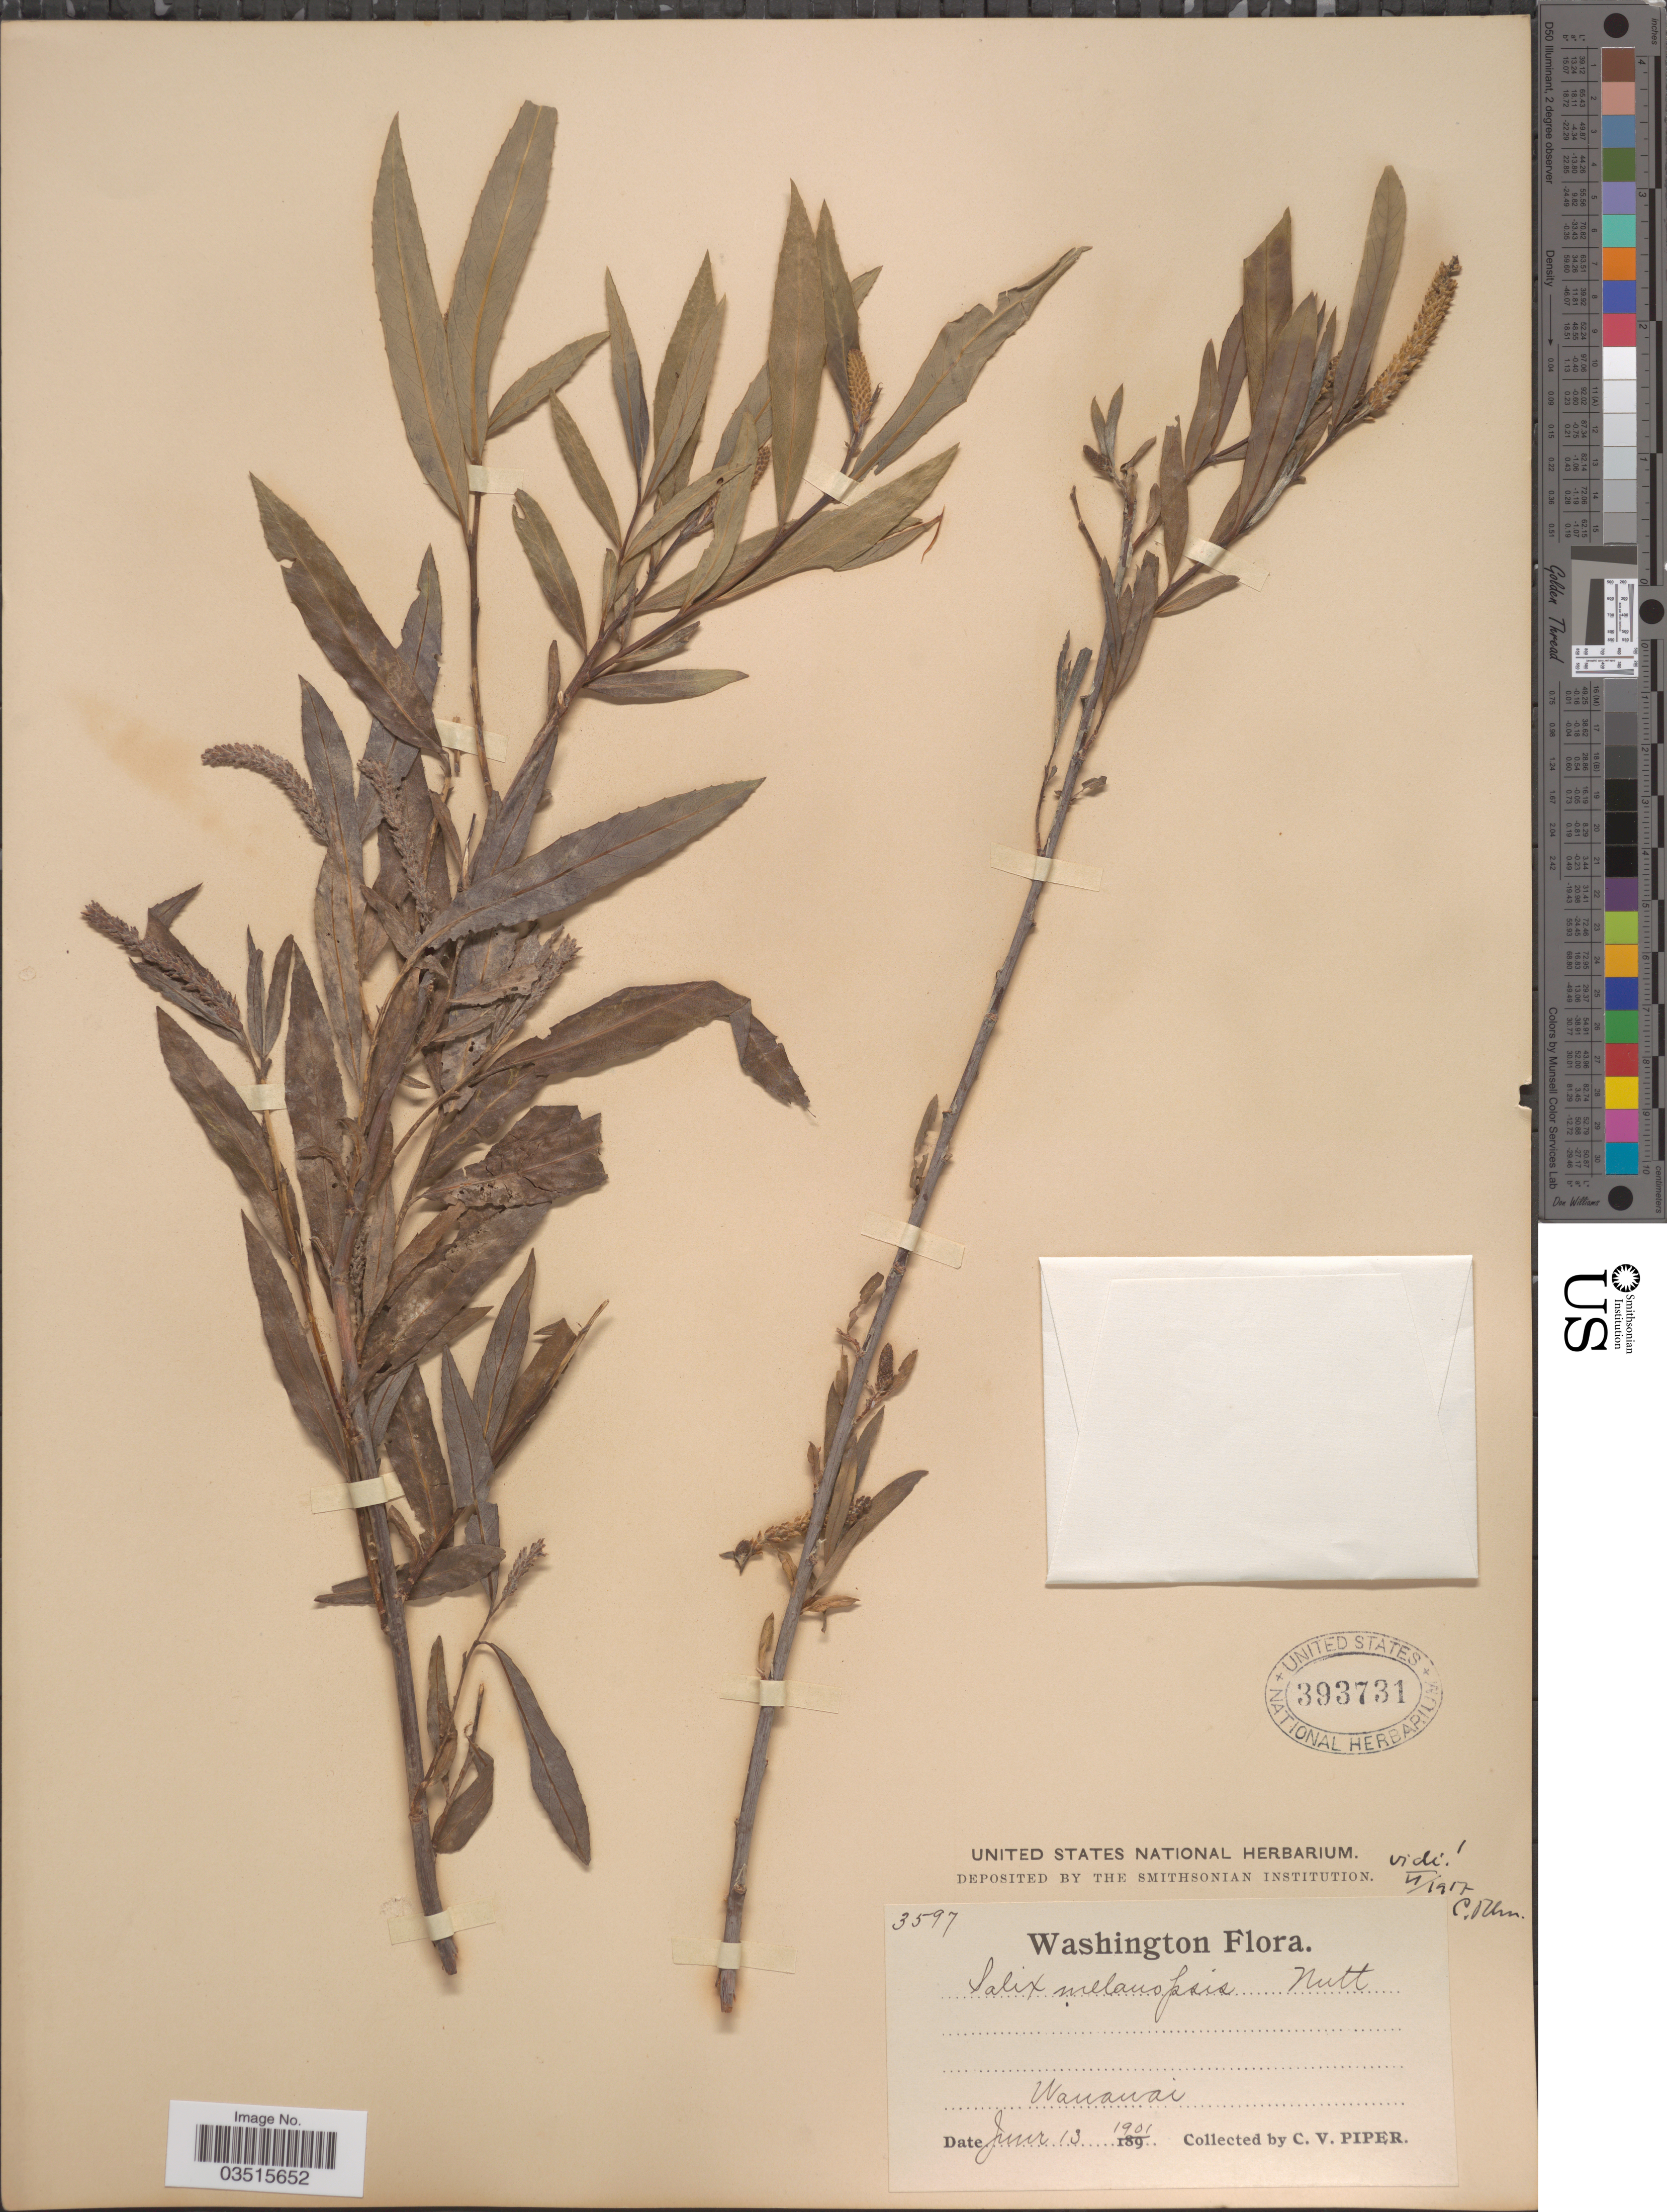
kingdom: Plantae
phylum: Tracheophyta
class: Magnoliopsida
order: Malpighiales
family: Salicaceae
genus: Salix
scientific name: Salix melanopsis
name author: Nutt.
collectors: C. V. Piper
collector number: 3597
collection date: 1901-06-13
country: United States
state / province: Washington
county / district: Whitman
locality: Wawawai.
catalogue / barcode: US 393731